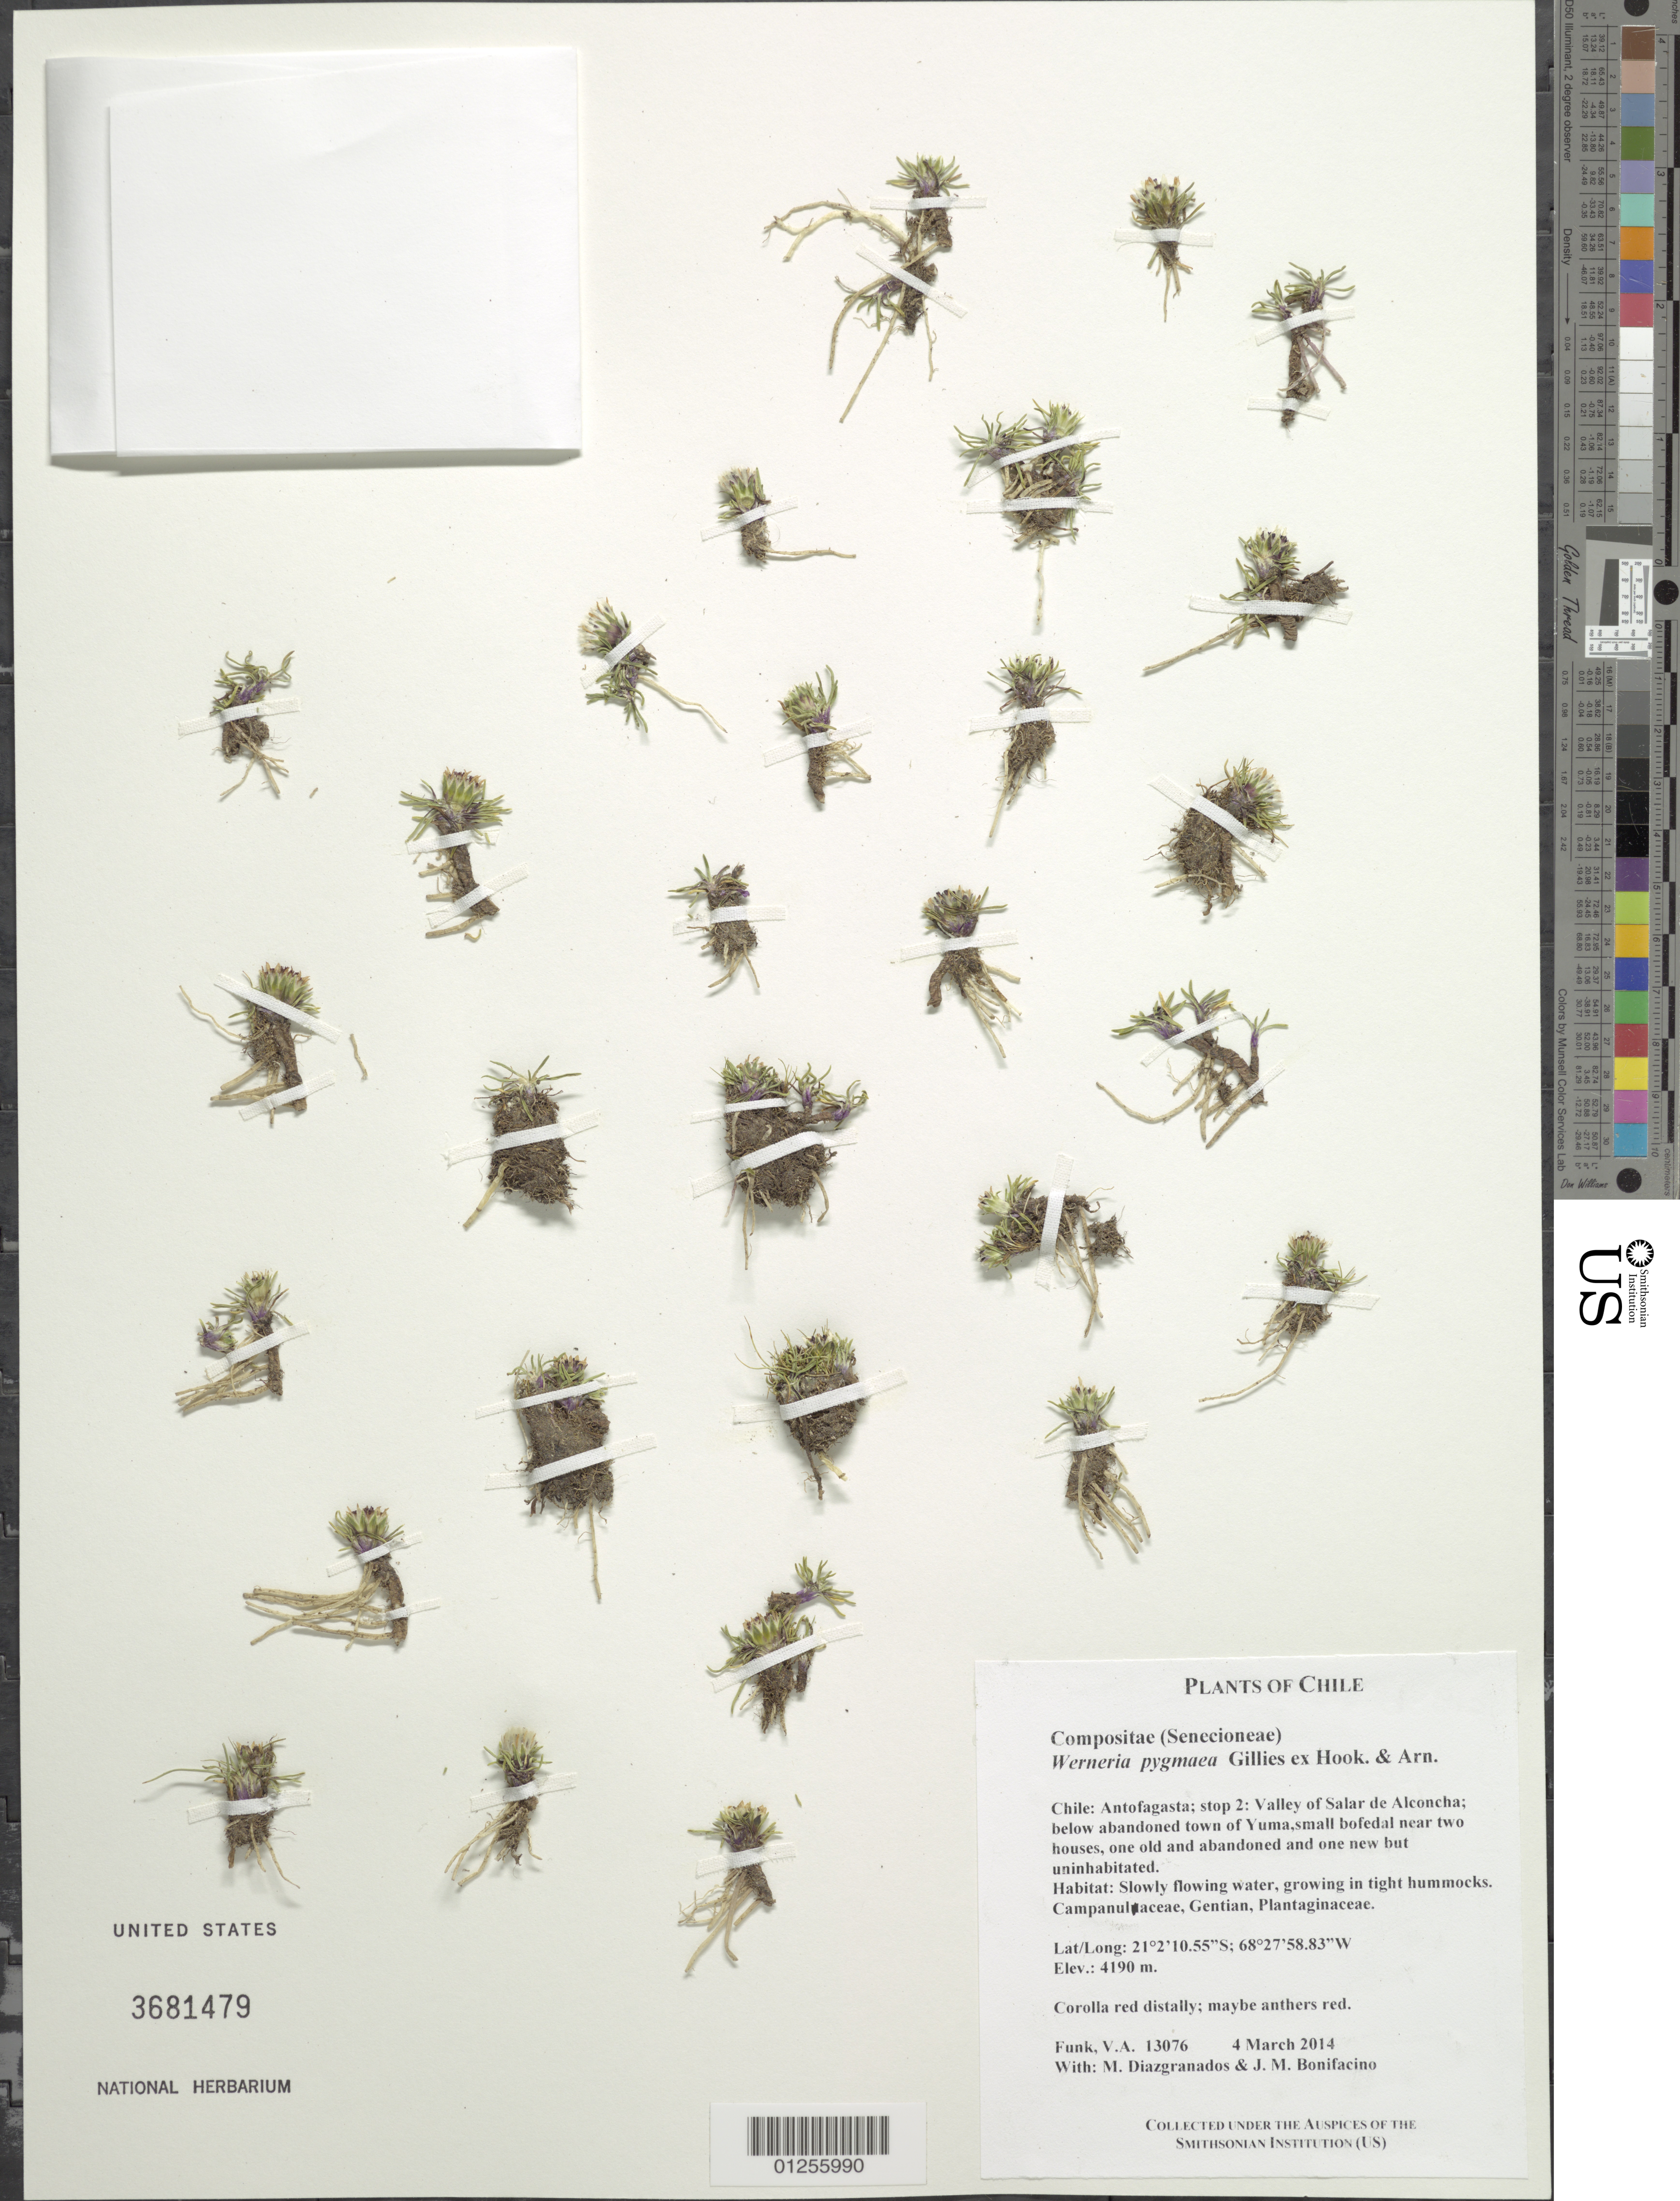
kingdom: Plantae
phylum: Tracheophyta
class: Magnoliopsida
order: Asterales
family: Asteraceae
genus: Werneria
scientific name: Werneria pygmaea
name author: Gillies ex Hook. & Arn.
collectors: V. Funk, M. Diazgranados C. & M. Bonifacino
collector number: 13076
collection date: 2014-03-04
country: Chile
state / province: Antofagasta (II)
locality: Valley of Salar de Alconcha; below abandoned town of Yuma, small bofedal near two houses, on old and abandoned and one new but uninhabitated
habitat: Slowly flowing water, growing in tight hummocks.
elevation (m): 4190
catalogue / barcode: US 3681479